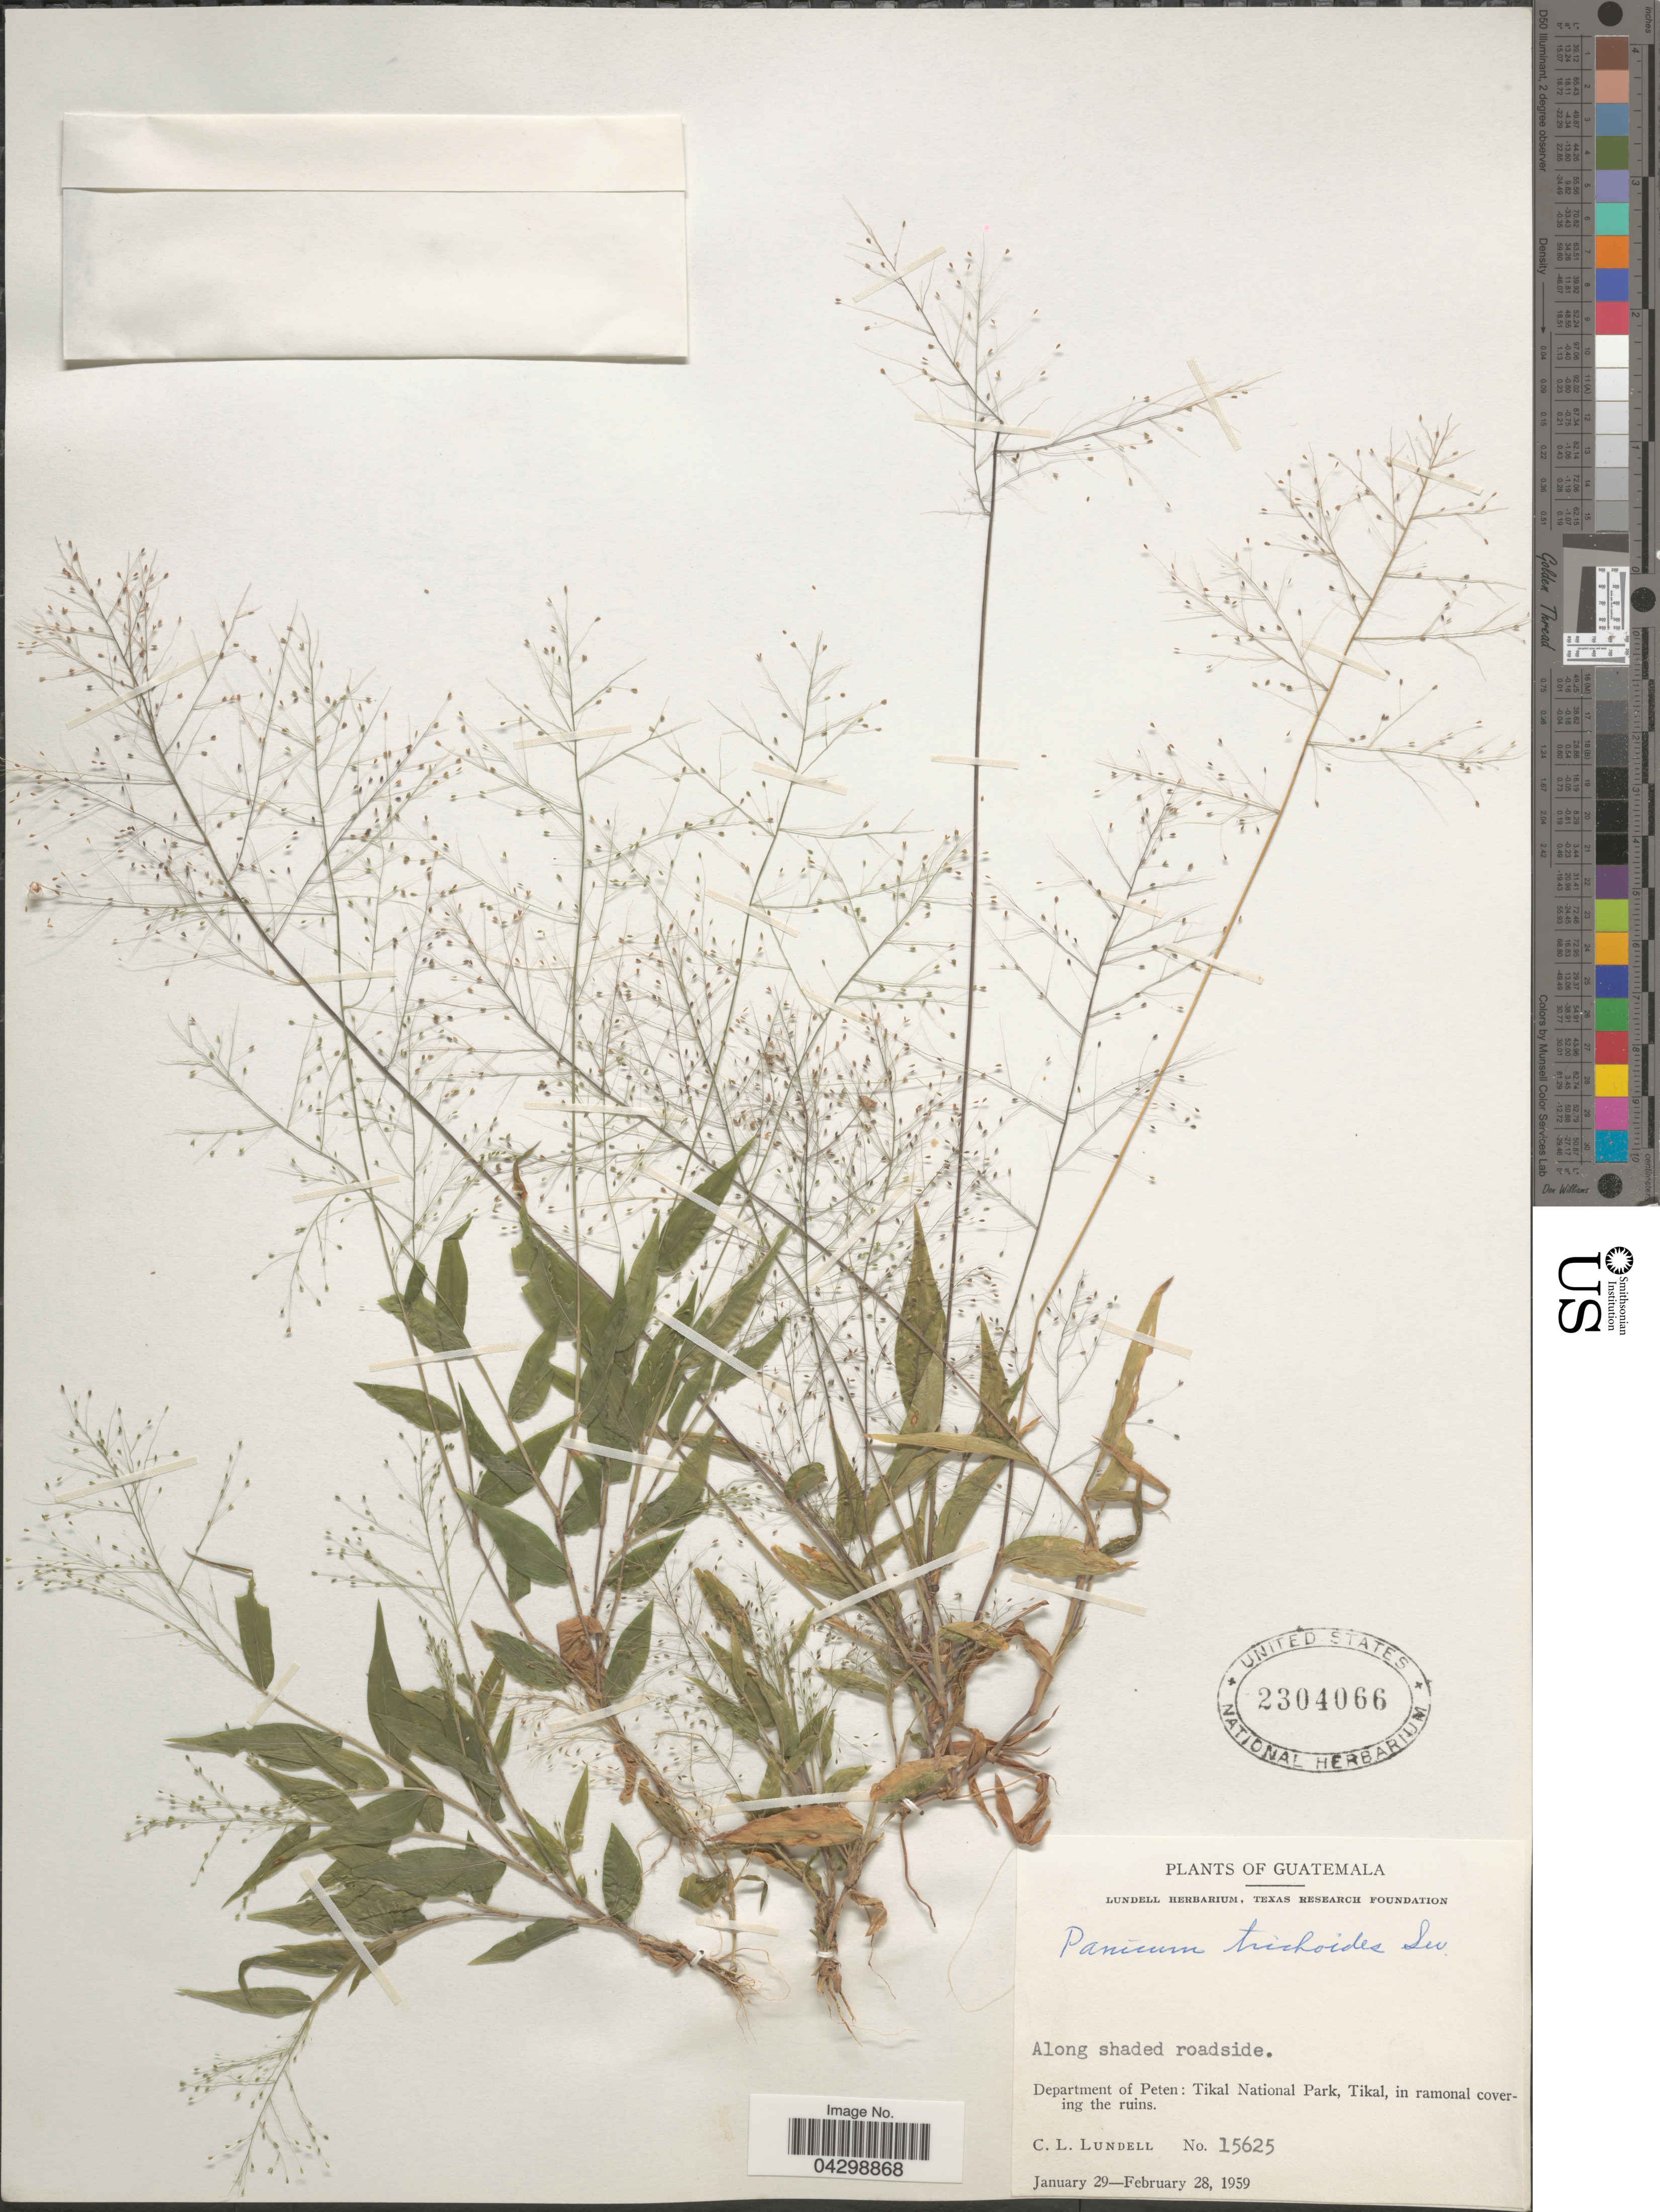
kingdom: Plantae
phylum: Tracheophyta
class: Liliopsida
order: Poales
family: Poaceae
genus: Panicum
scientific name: Panicum trichoides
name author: Sw.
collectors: C. L. Lundell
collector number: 15625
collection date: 1959-01-29/1959-02-28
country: Guatemala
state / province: El Peten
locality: Along shaded roadside. Department of Peten: Tikal National Park, Tikal, in ramonal covering the ruins.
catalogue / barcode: US 2304066